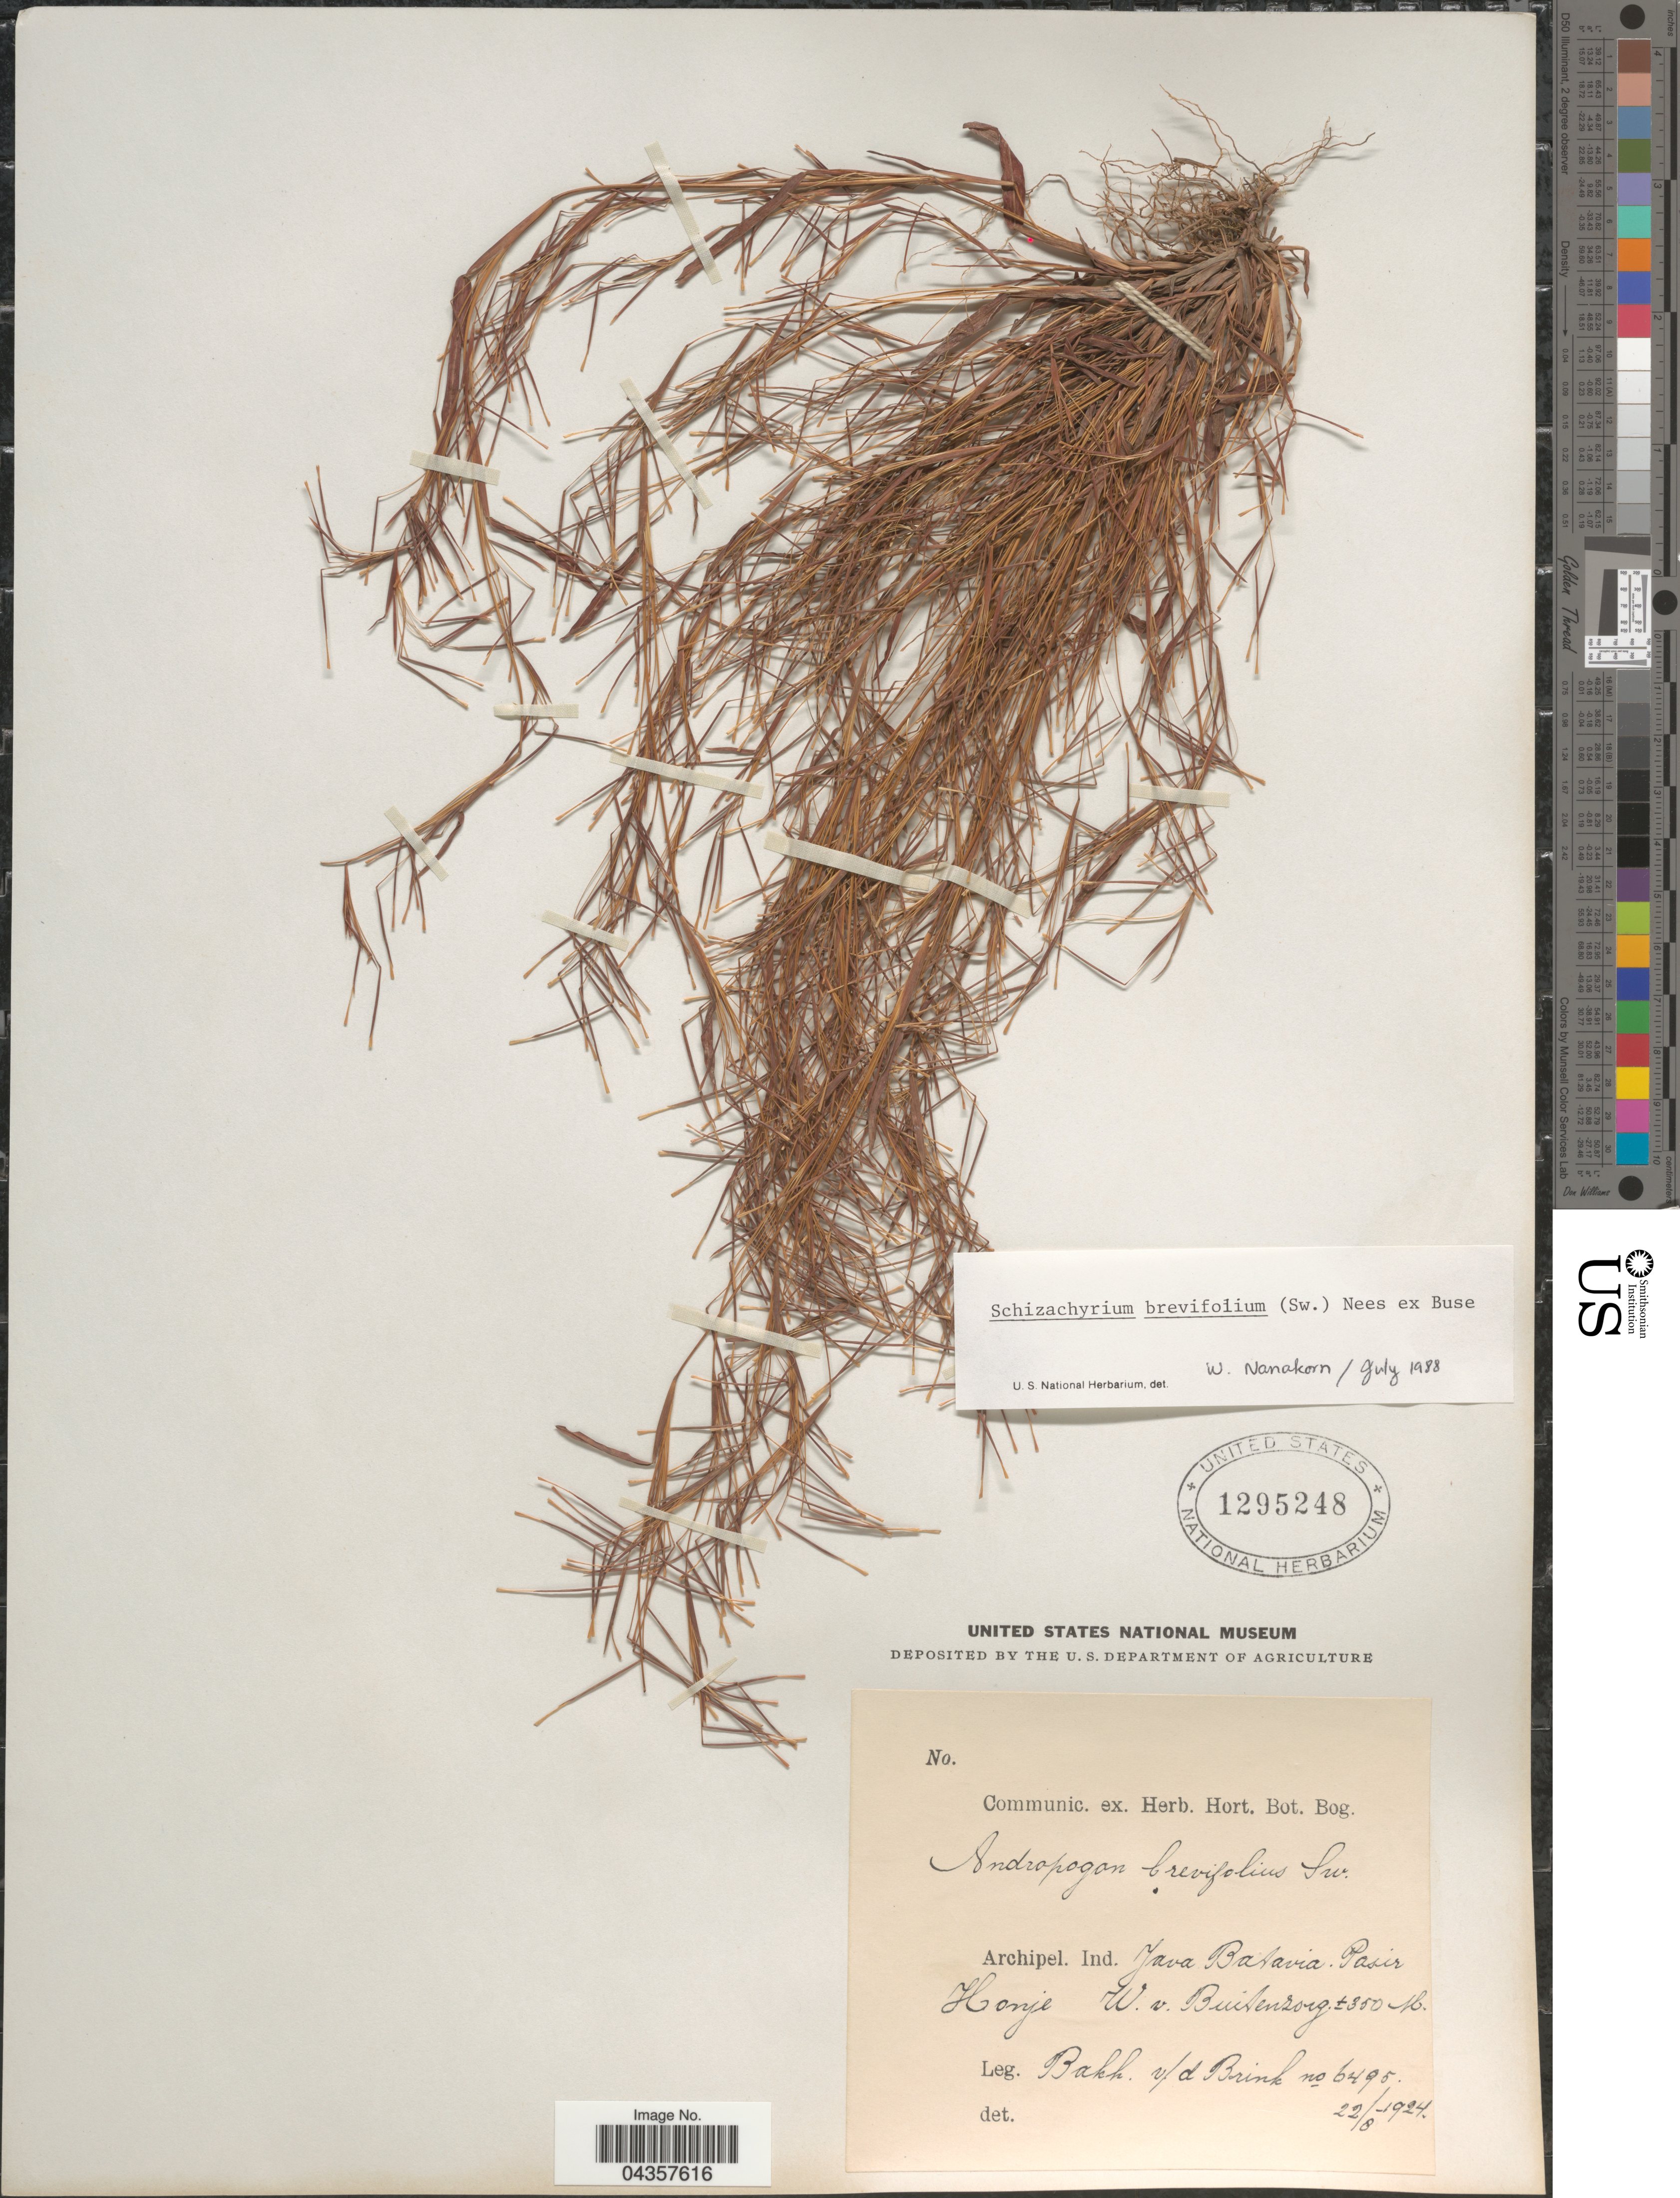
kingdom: Plantae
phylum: Tracheophyta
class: Liliopsida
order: Poales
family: Poaceae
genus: Schizachyrium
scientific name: Schizachyrium brevifolium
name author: (Sw.) Nees ex Büse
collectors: R. C. Bakhuizen van den Brink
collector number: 6495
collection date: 1924-08-22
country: Indonesia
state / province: Java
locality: Archipel. Ind. Java Batavia. Pasir Honje W.v. Buitenzorg.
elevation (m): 350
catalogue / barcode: US 1295248